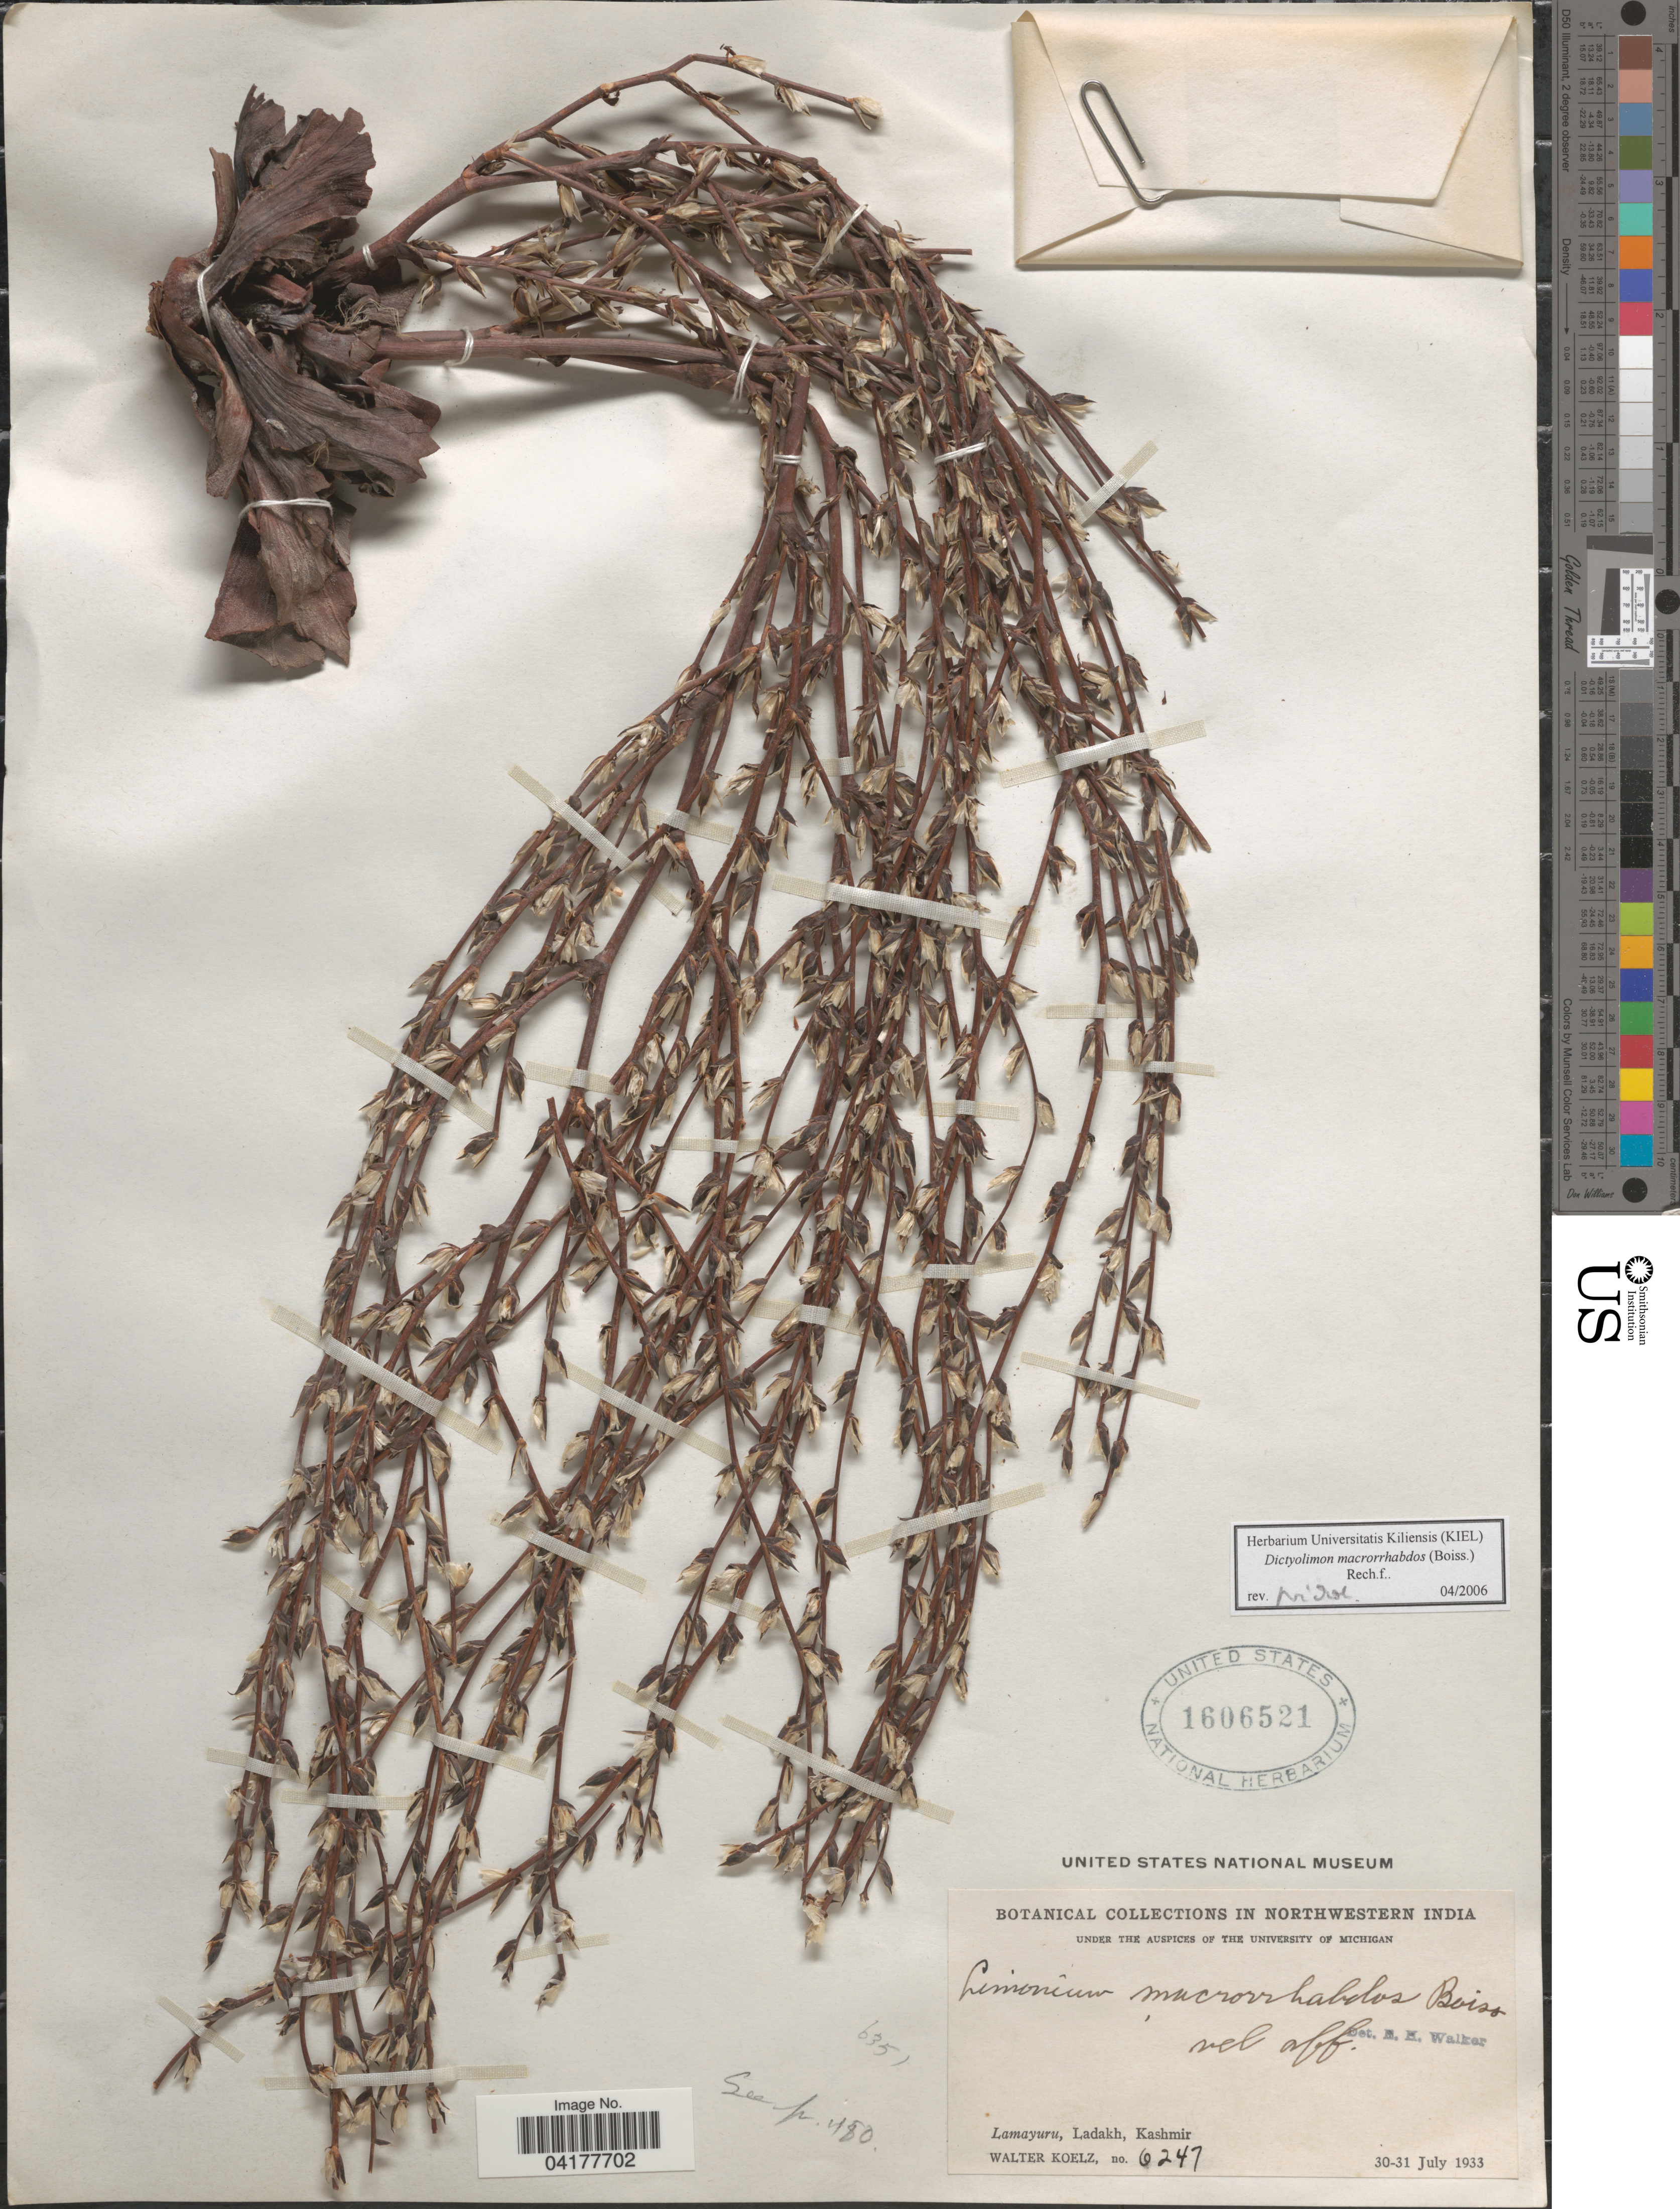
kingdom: Plantae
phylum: Tracheophyta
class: Magnoliopsida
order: Caryophyllales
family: Plumbaginaceae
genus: Dictyolimon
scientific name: Dictyolimon macrorrhabdos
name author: (Boiss.) Rech. f.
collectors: W. N. Koelz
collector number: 6247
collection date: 1933-07-30/1933-07-31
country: India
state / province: Jammu and Kashmir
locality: Northwestern India. Lamayuru, Ladakh, Kashmir.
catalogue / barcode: US 1606521